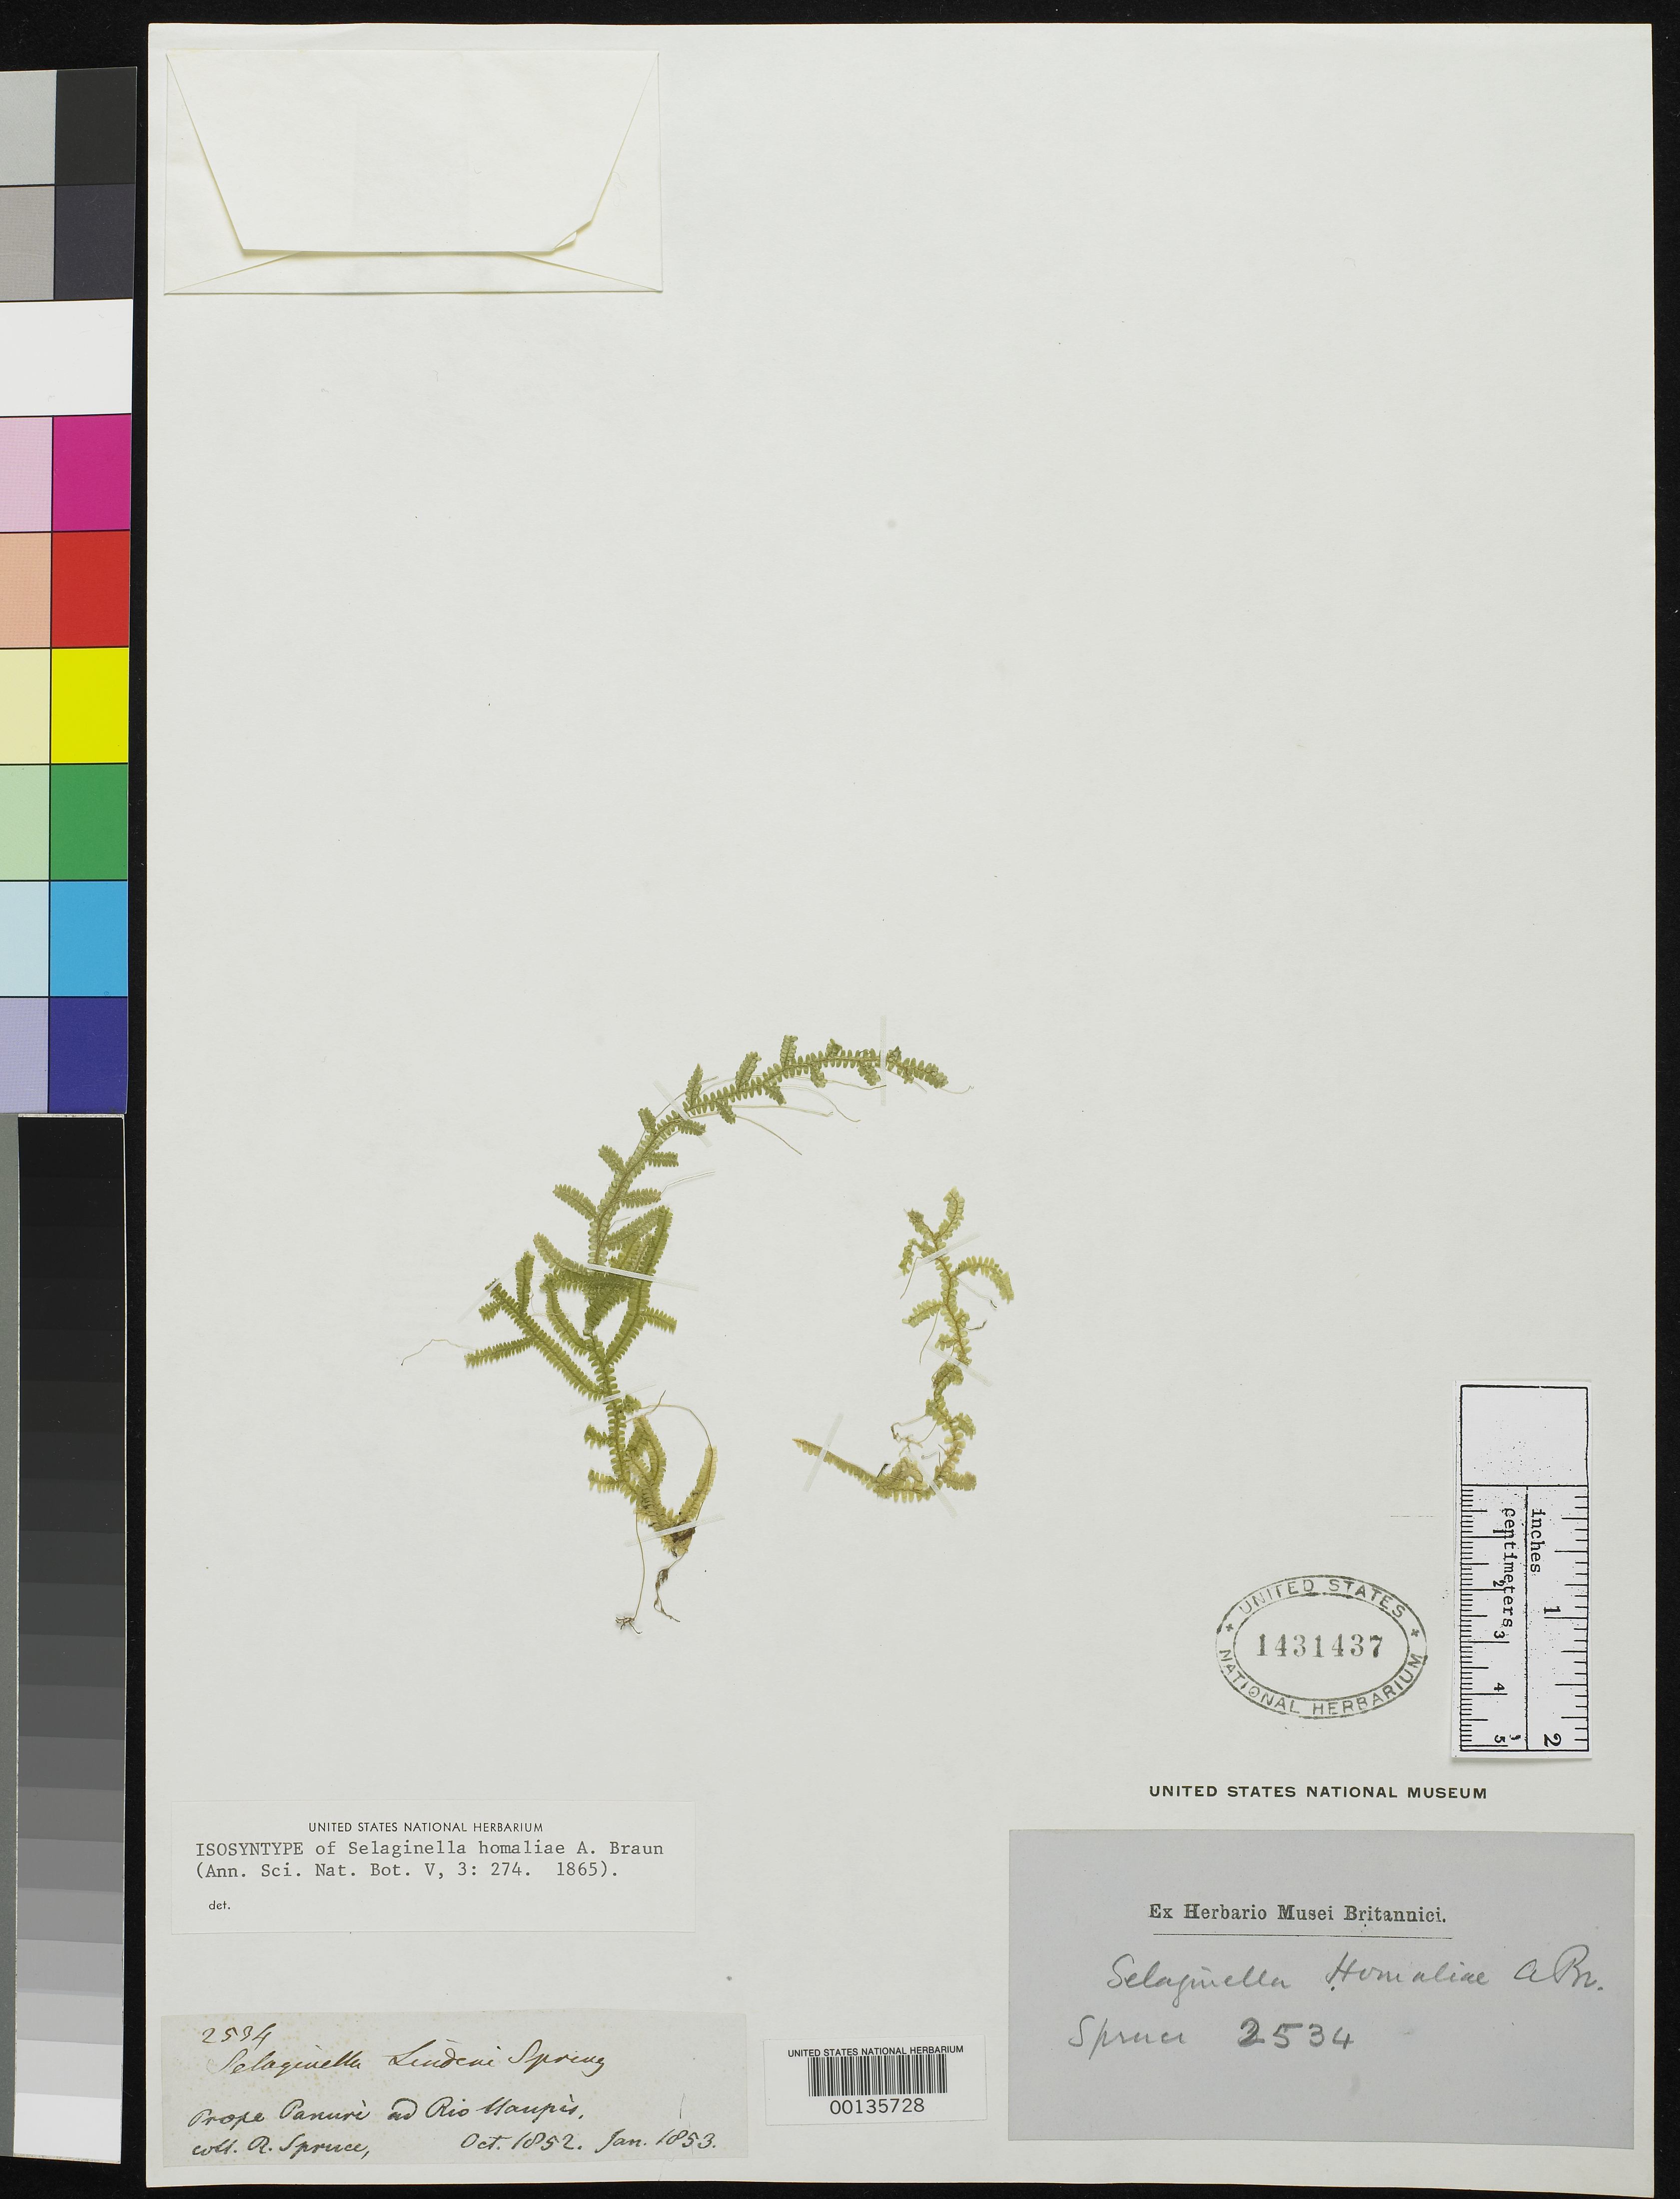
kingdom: Plantae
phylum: Tracheophyta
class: Lycopodiopsida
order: Selaginellales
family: Selaginellaceae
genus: Selaginella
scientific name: Selaginella homaliae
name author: A. Braun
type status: Isosyntype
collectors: R. Spruce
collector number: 2534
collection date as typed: Oct 1852 to -- Jan 1853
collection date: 1852-10/1853-01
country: Brazil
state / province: Amazonas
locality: Near Panure on the Rio Vaupes.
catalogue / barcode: US 1431437